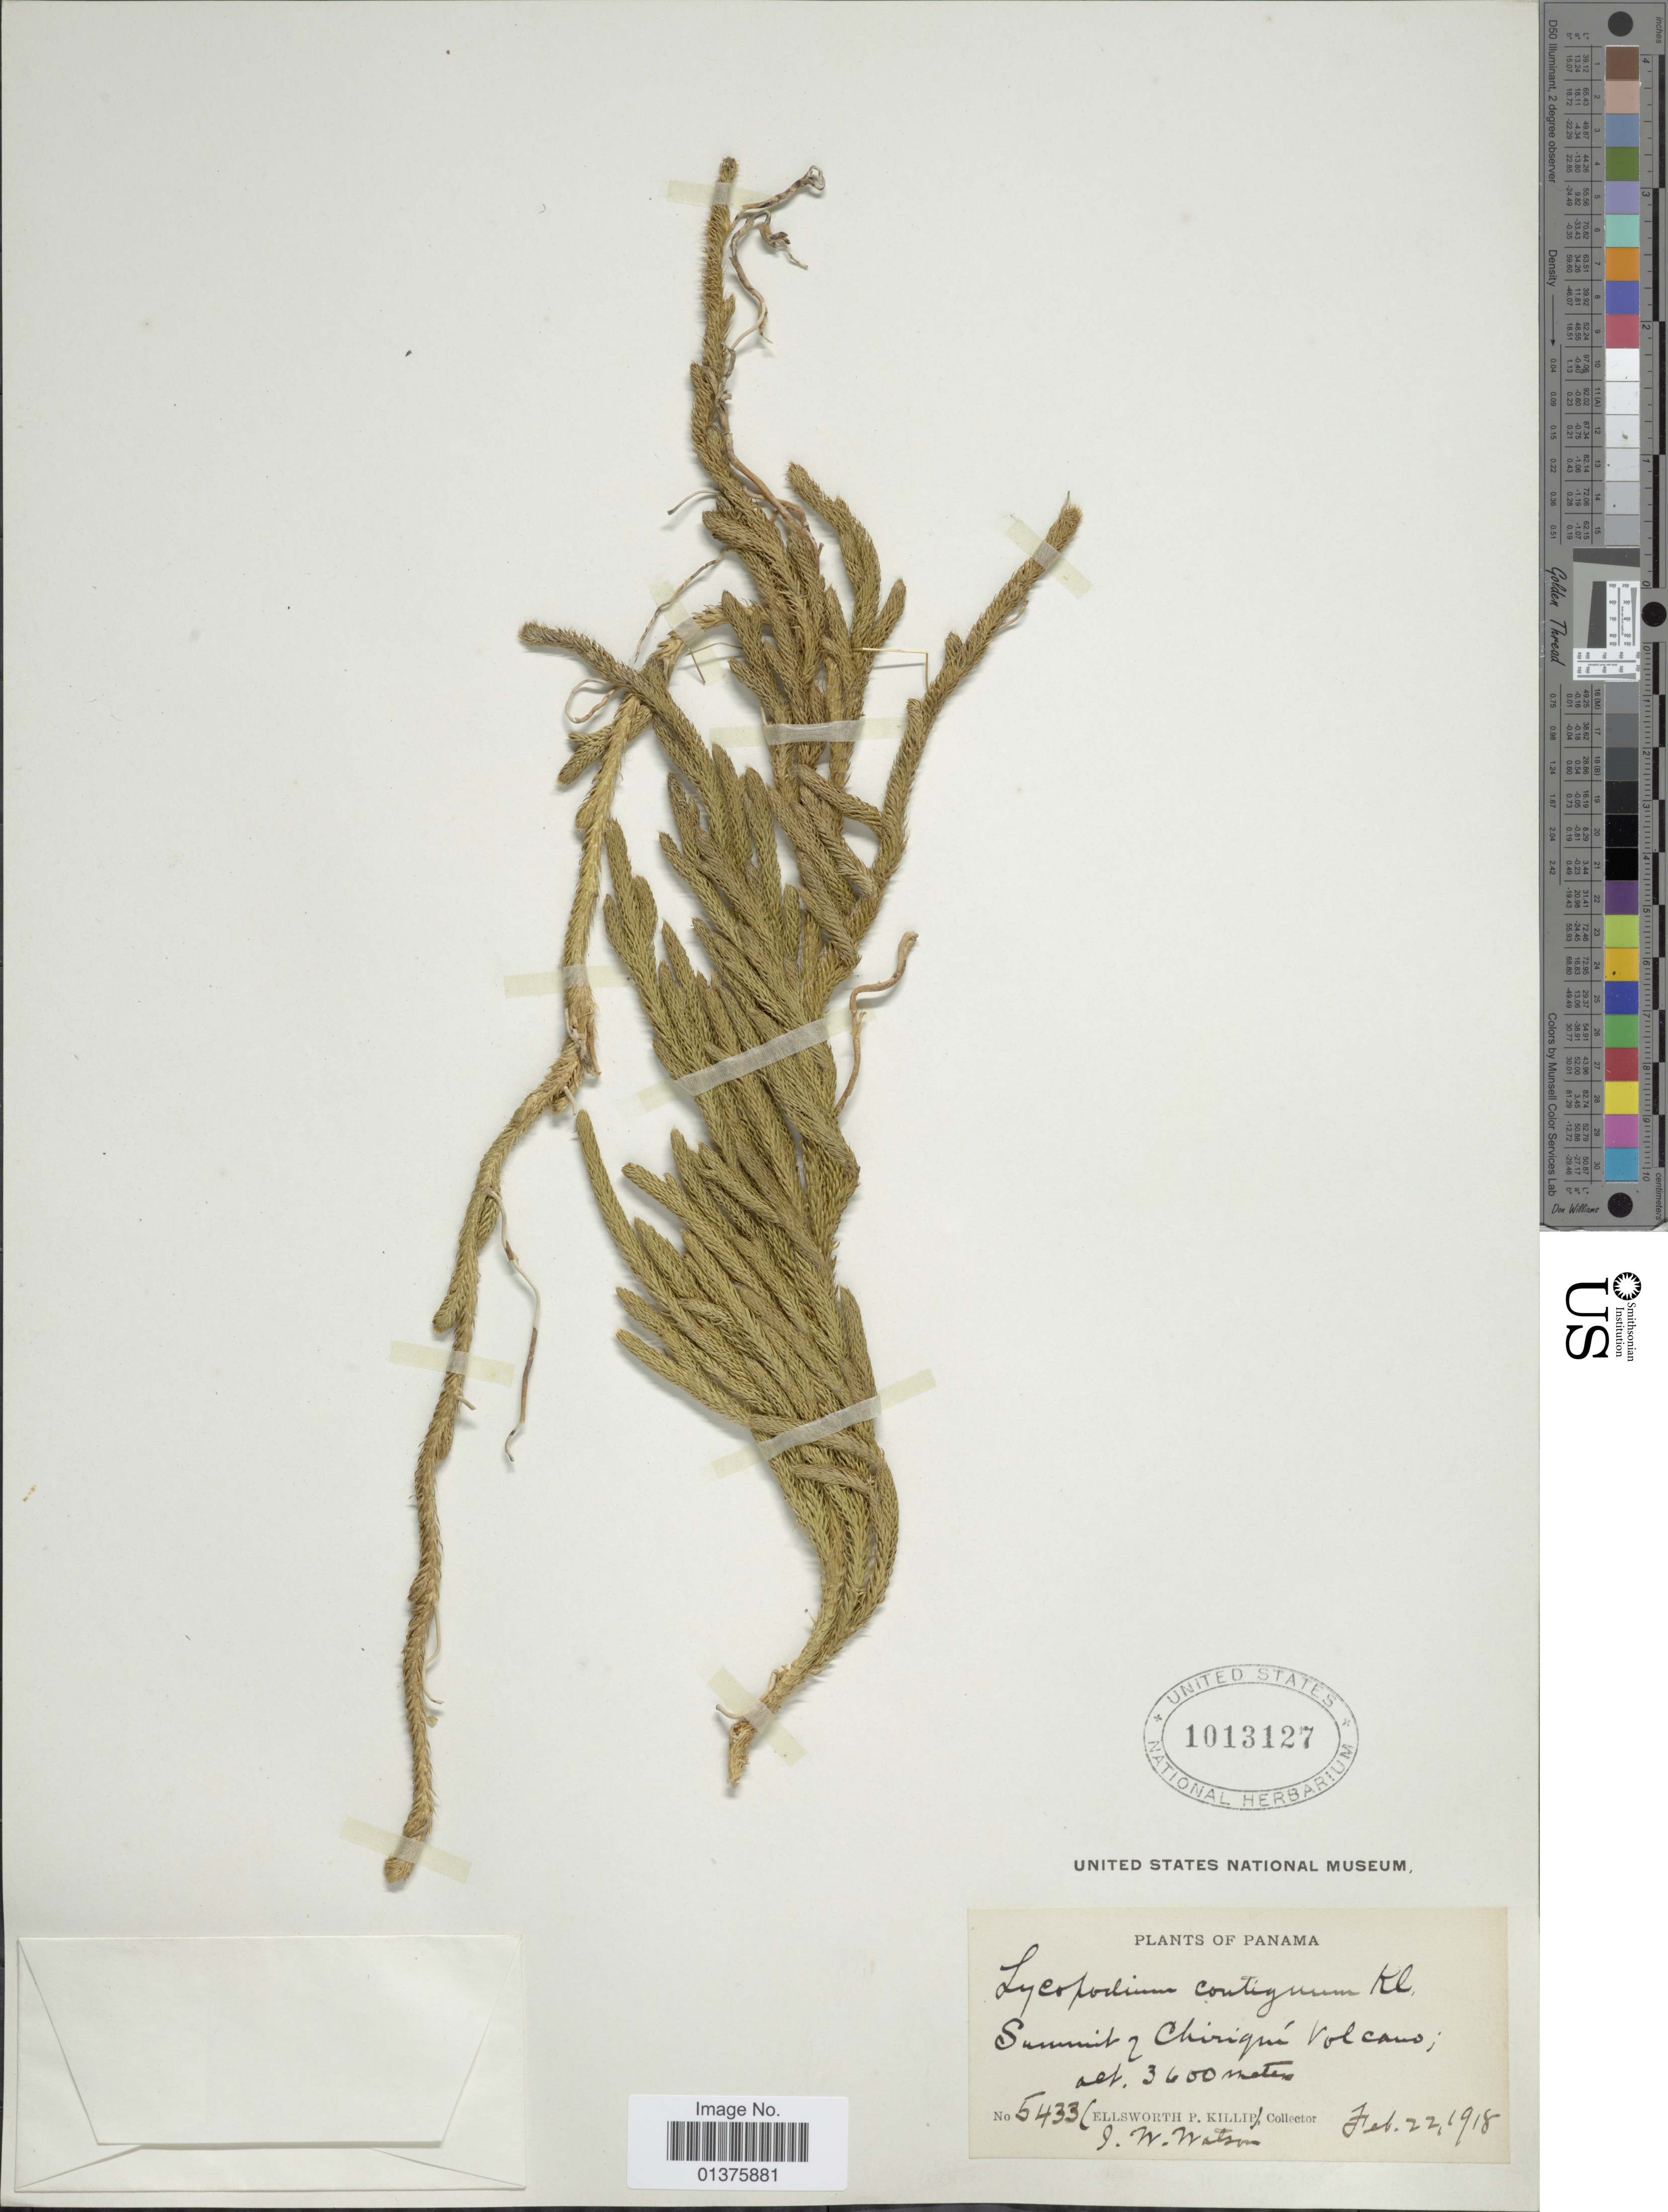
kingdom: Plantae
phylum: Tracheophyta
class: Lycopodiopsida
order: Lycopodiales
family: Lycopodiaceae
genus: Lycopodium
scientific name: Lycopodium clavatum subsp. contiguum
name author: (Klotzsch) B. Øllg.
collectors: E. P. Killip & J. Watson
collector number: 5433C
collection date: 1918-02-22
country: Panama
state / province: Chiriqui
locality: Summit of Chiriqui Volcano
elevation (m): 3600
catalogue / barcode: US 1013127